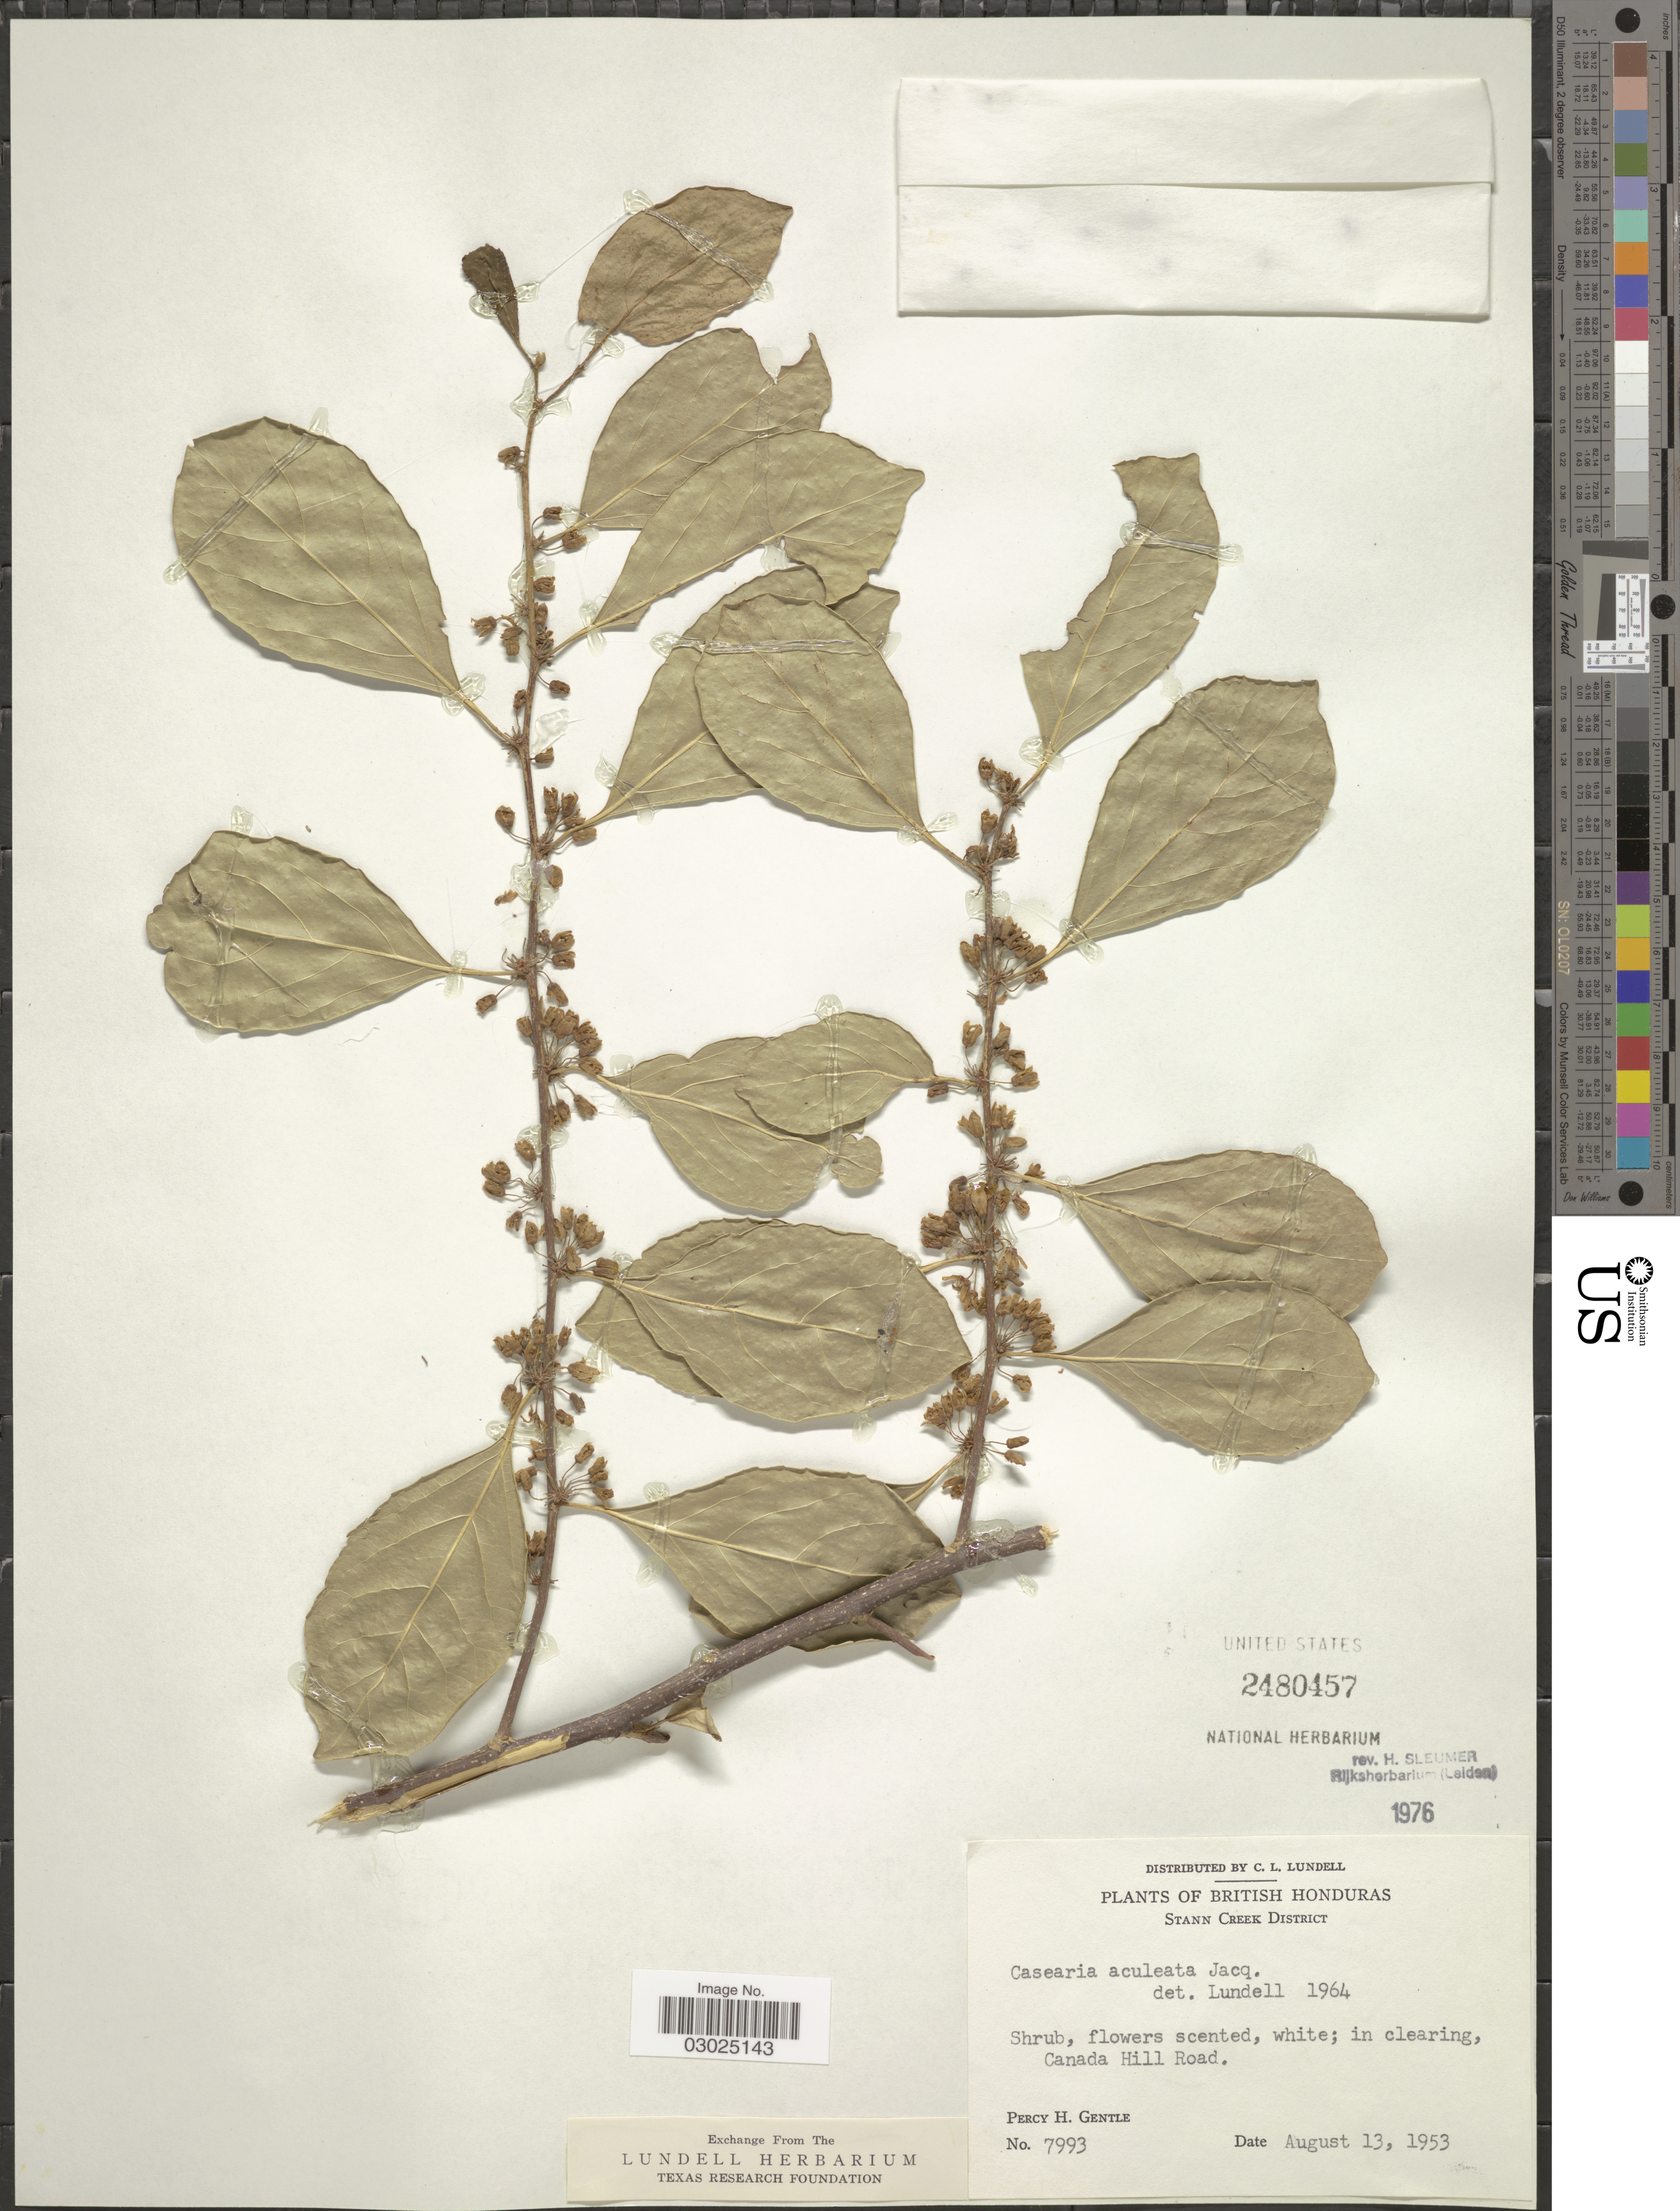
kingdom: Plantae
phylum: Tracheophyta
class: Magnoliopsida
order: Malpighiales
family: Salicaceae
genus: Casearia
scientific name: Casearia aculeata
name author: Jacq.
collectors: P. H. Gentle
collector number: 7993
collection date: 1953-08-13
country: Belize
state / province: Stann Creek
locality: British Honduras. Stann Creek District. Canada Hill Road.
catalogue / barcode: US 2480457